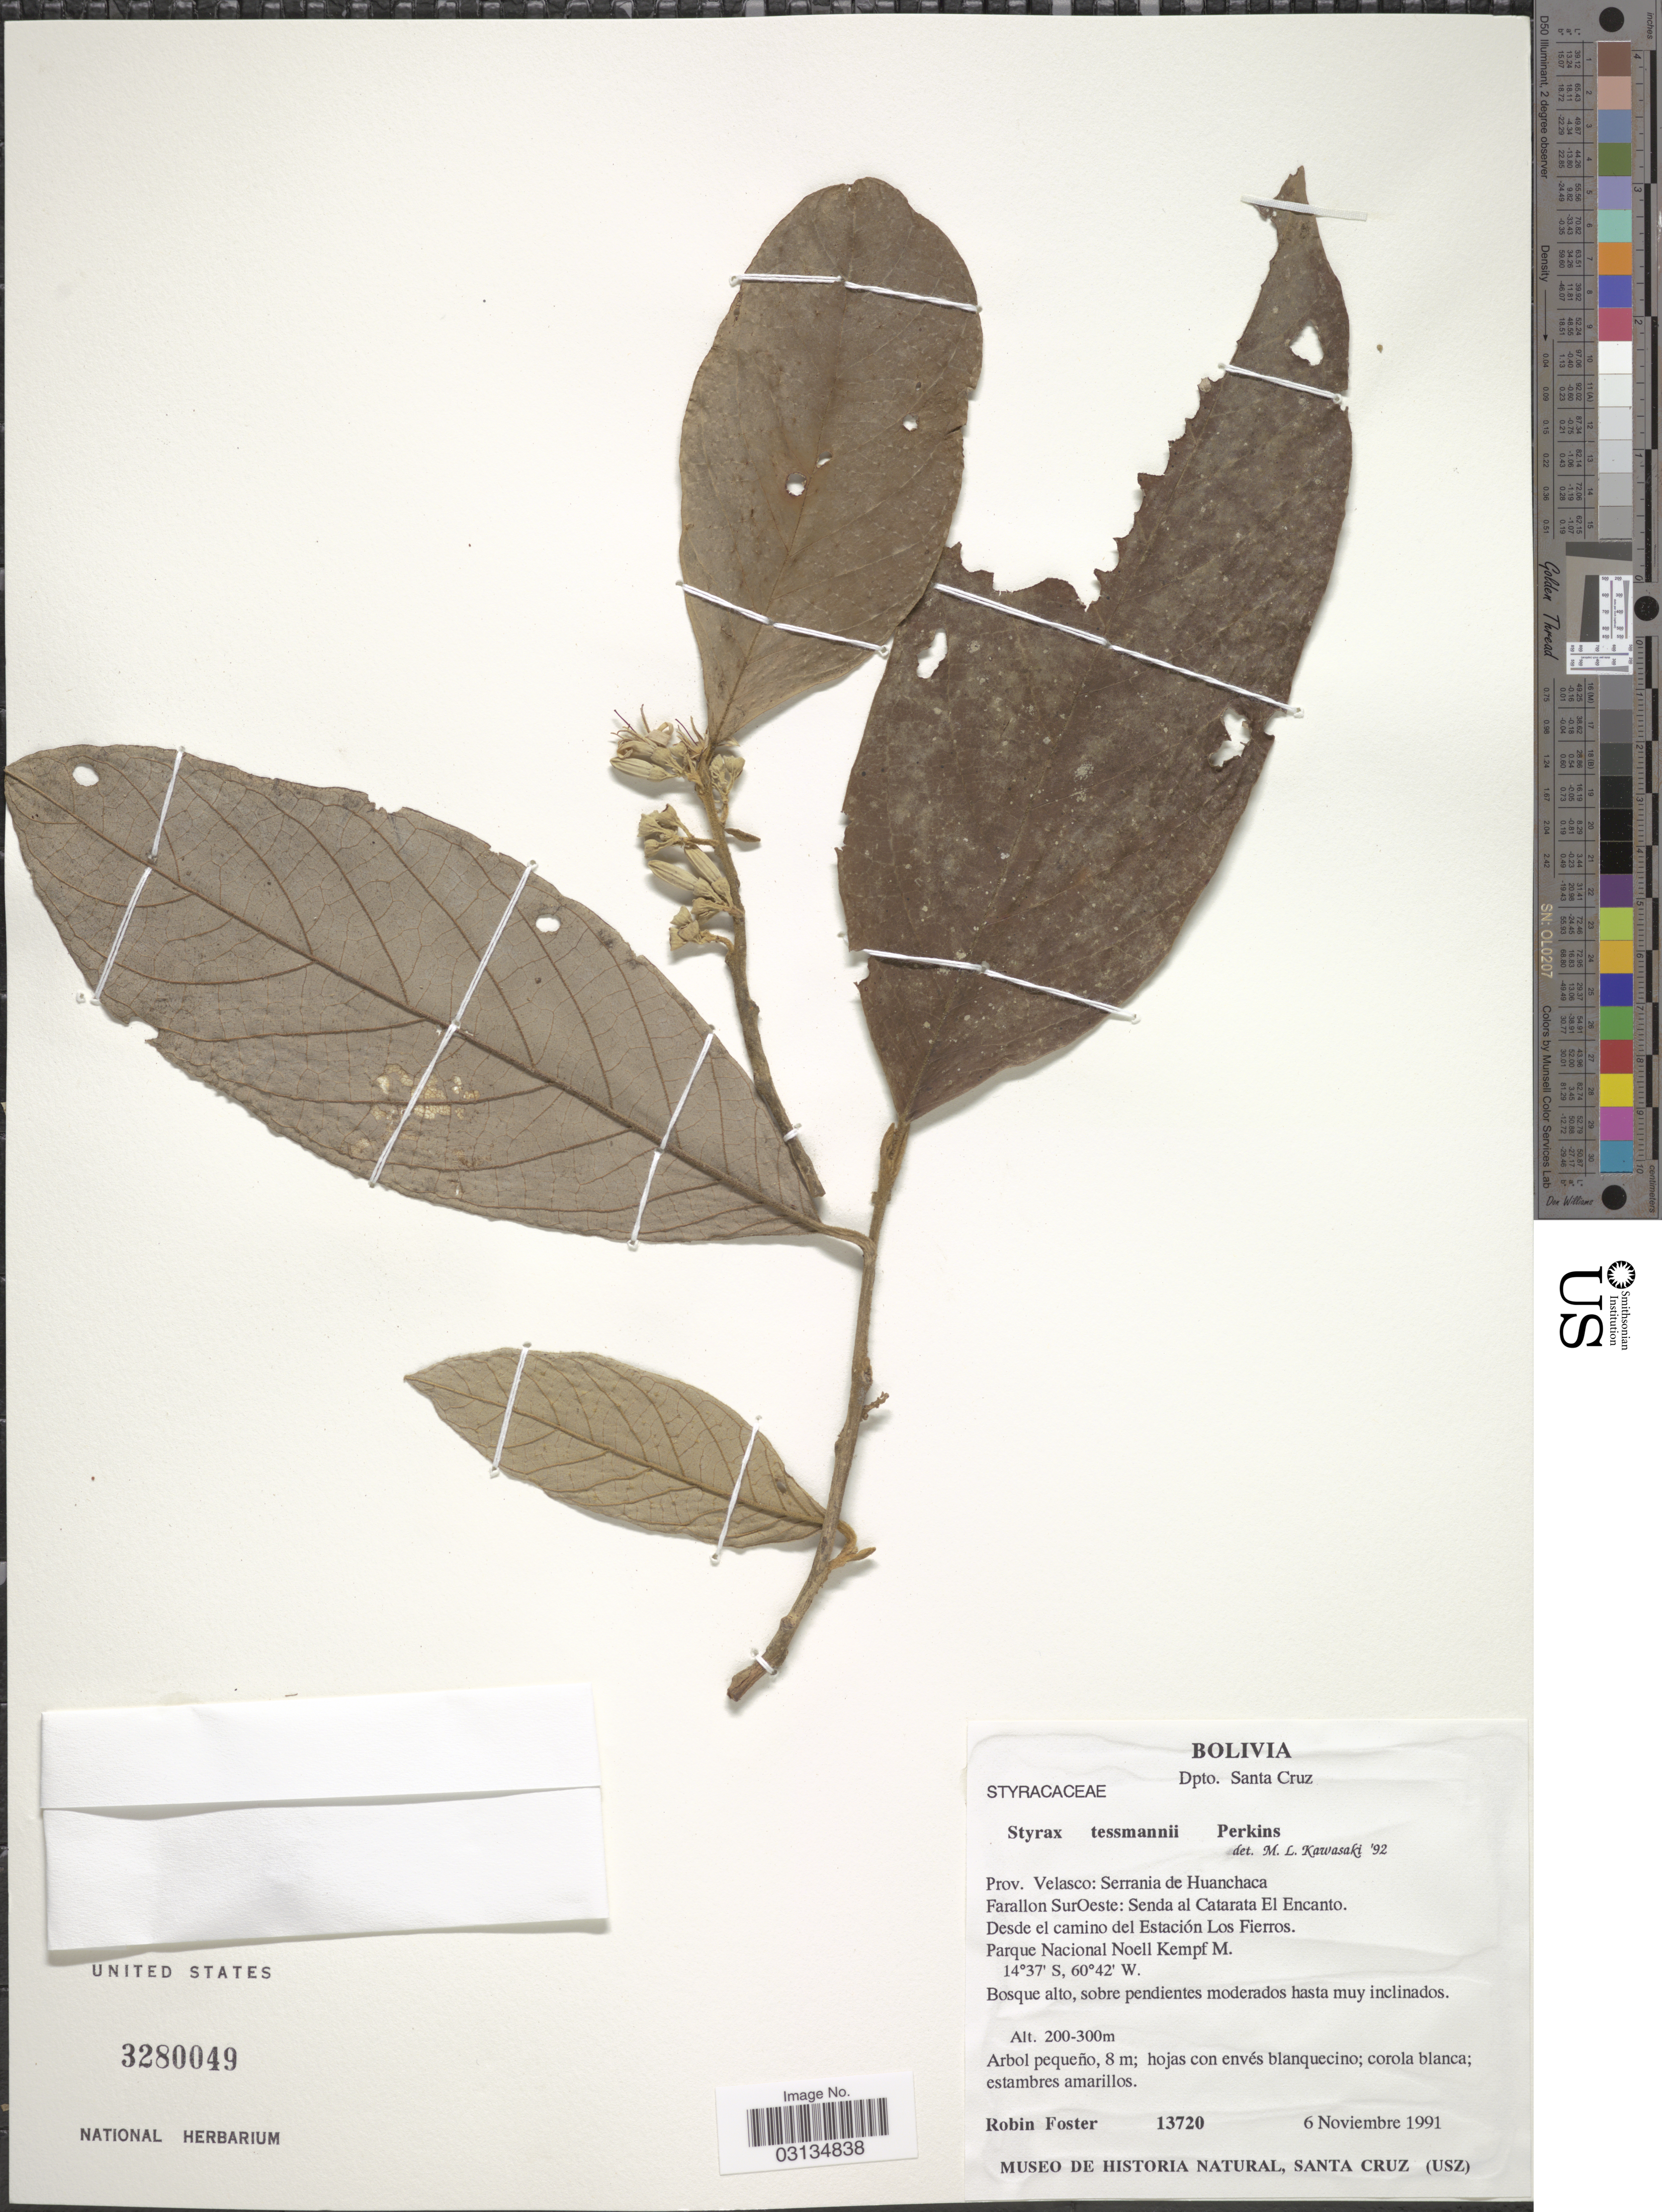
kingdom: Plantae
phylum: Tracheophyta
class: Magnoliopsida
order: Ericales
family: Styracaceae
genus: Styrax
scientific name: Styrax tessmannii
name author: Perkins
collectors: R. B. Foster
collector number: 13720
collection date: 1991-11-06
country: Bolivia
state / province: Santa Cruz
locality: Dpto. Santa Cruz. Prov. Velasco: Serrania de Huanchaca. Farallon SurOeste: Senda al Catarata El Encanto. Desde el camino del Estación Los Fierros. Parque Nacional Noell Kempf M.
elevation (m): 200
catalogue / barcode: US 3280049